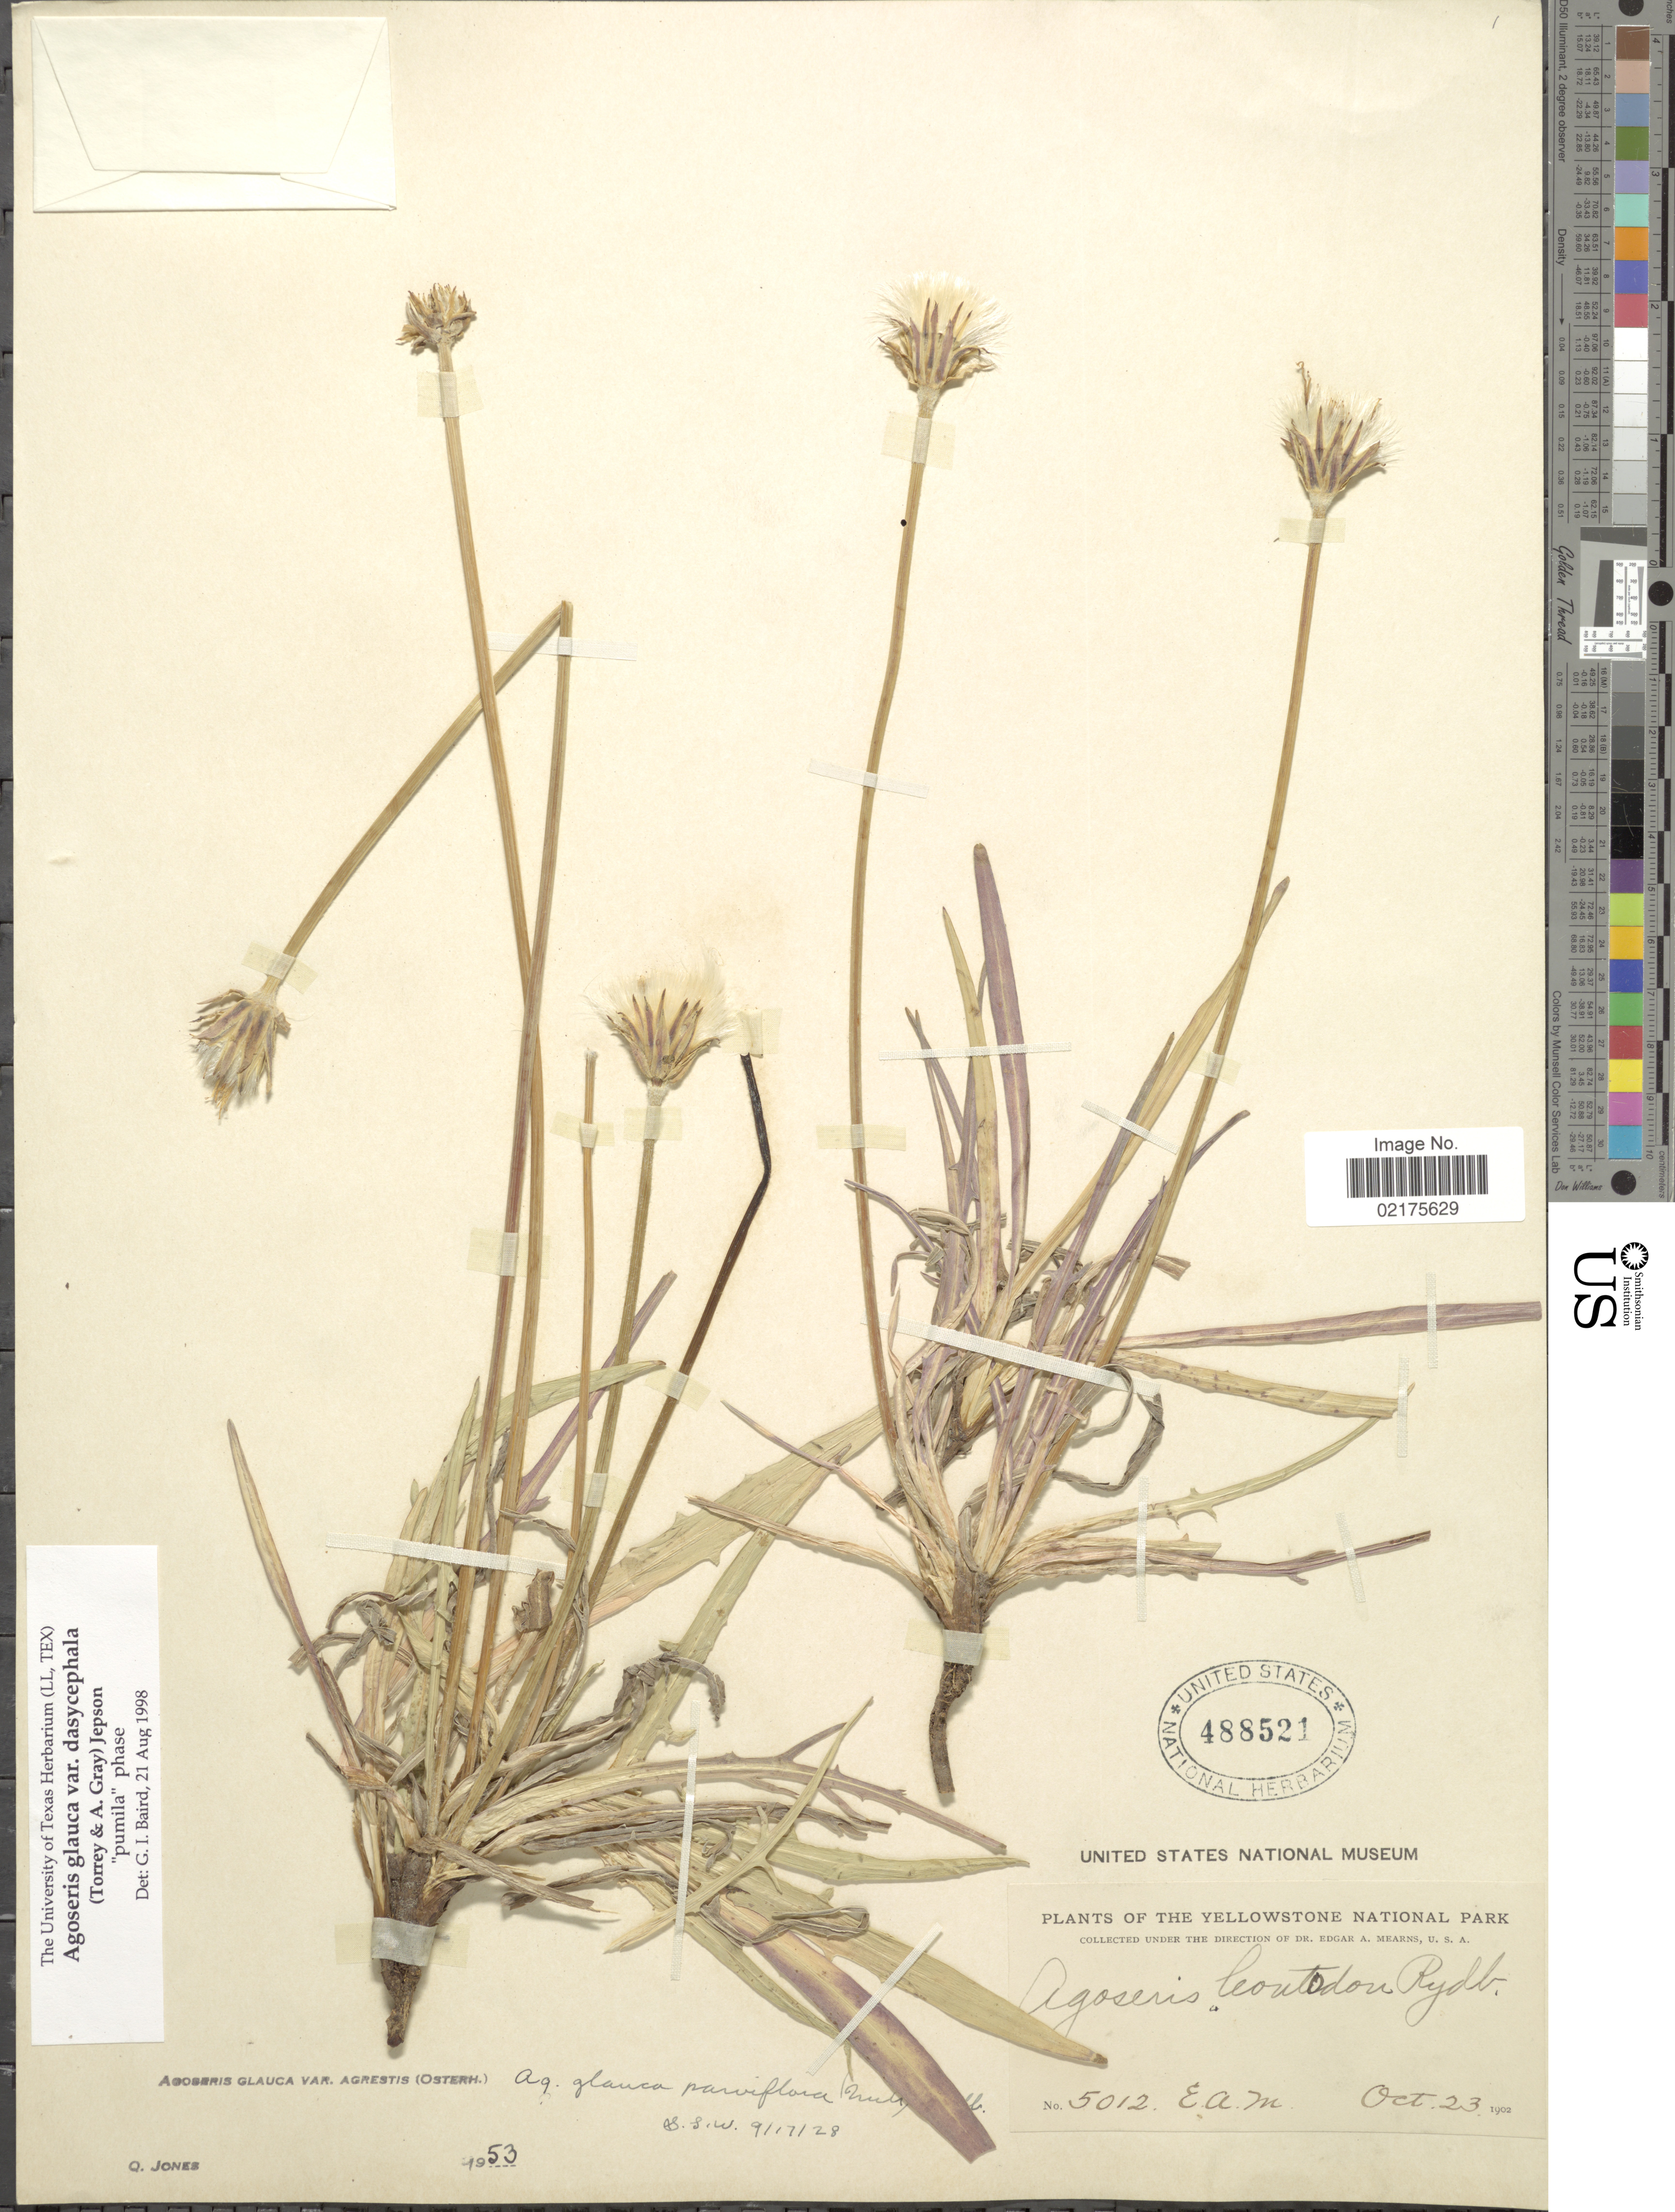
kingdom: Plantae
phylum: Tracheophyta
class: Magnoliopsida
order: Asterales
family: Asteraceae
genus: Agoseris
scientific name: Agoseris glauca var. dasycephala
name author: (Torr. & A. Gray) Jeps.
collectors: E. A. Mearns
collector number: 5012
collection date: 1902-10-23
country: United States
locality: Yellowstone National Park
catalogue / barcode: US 488521